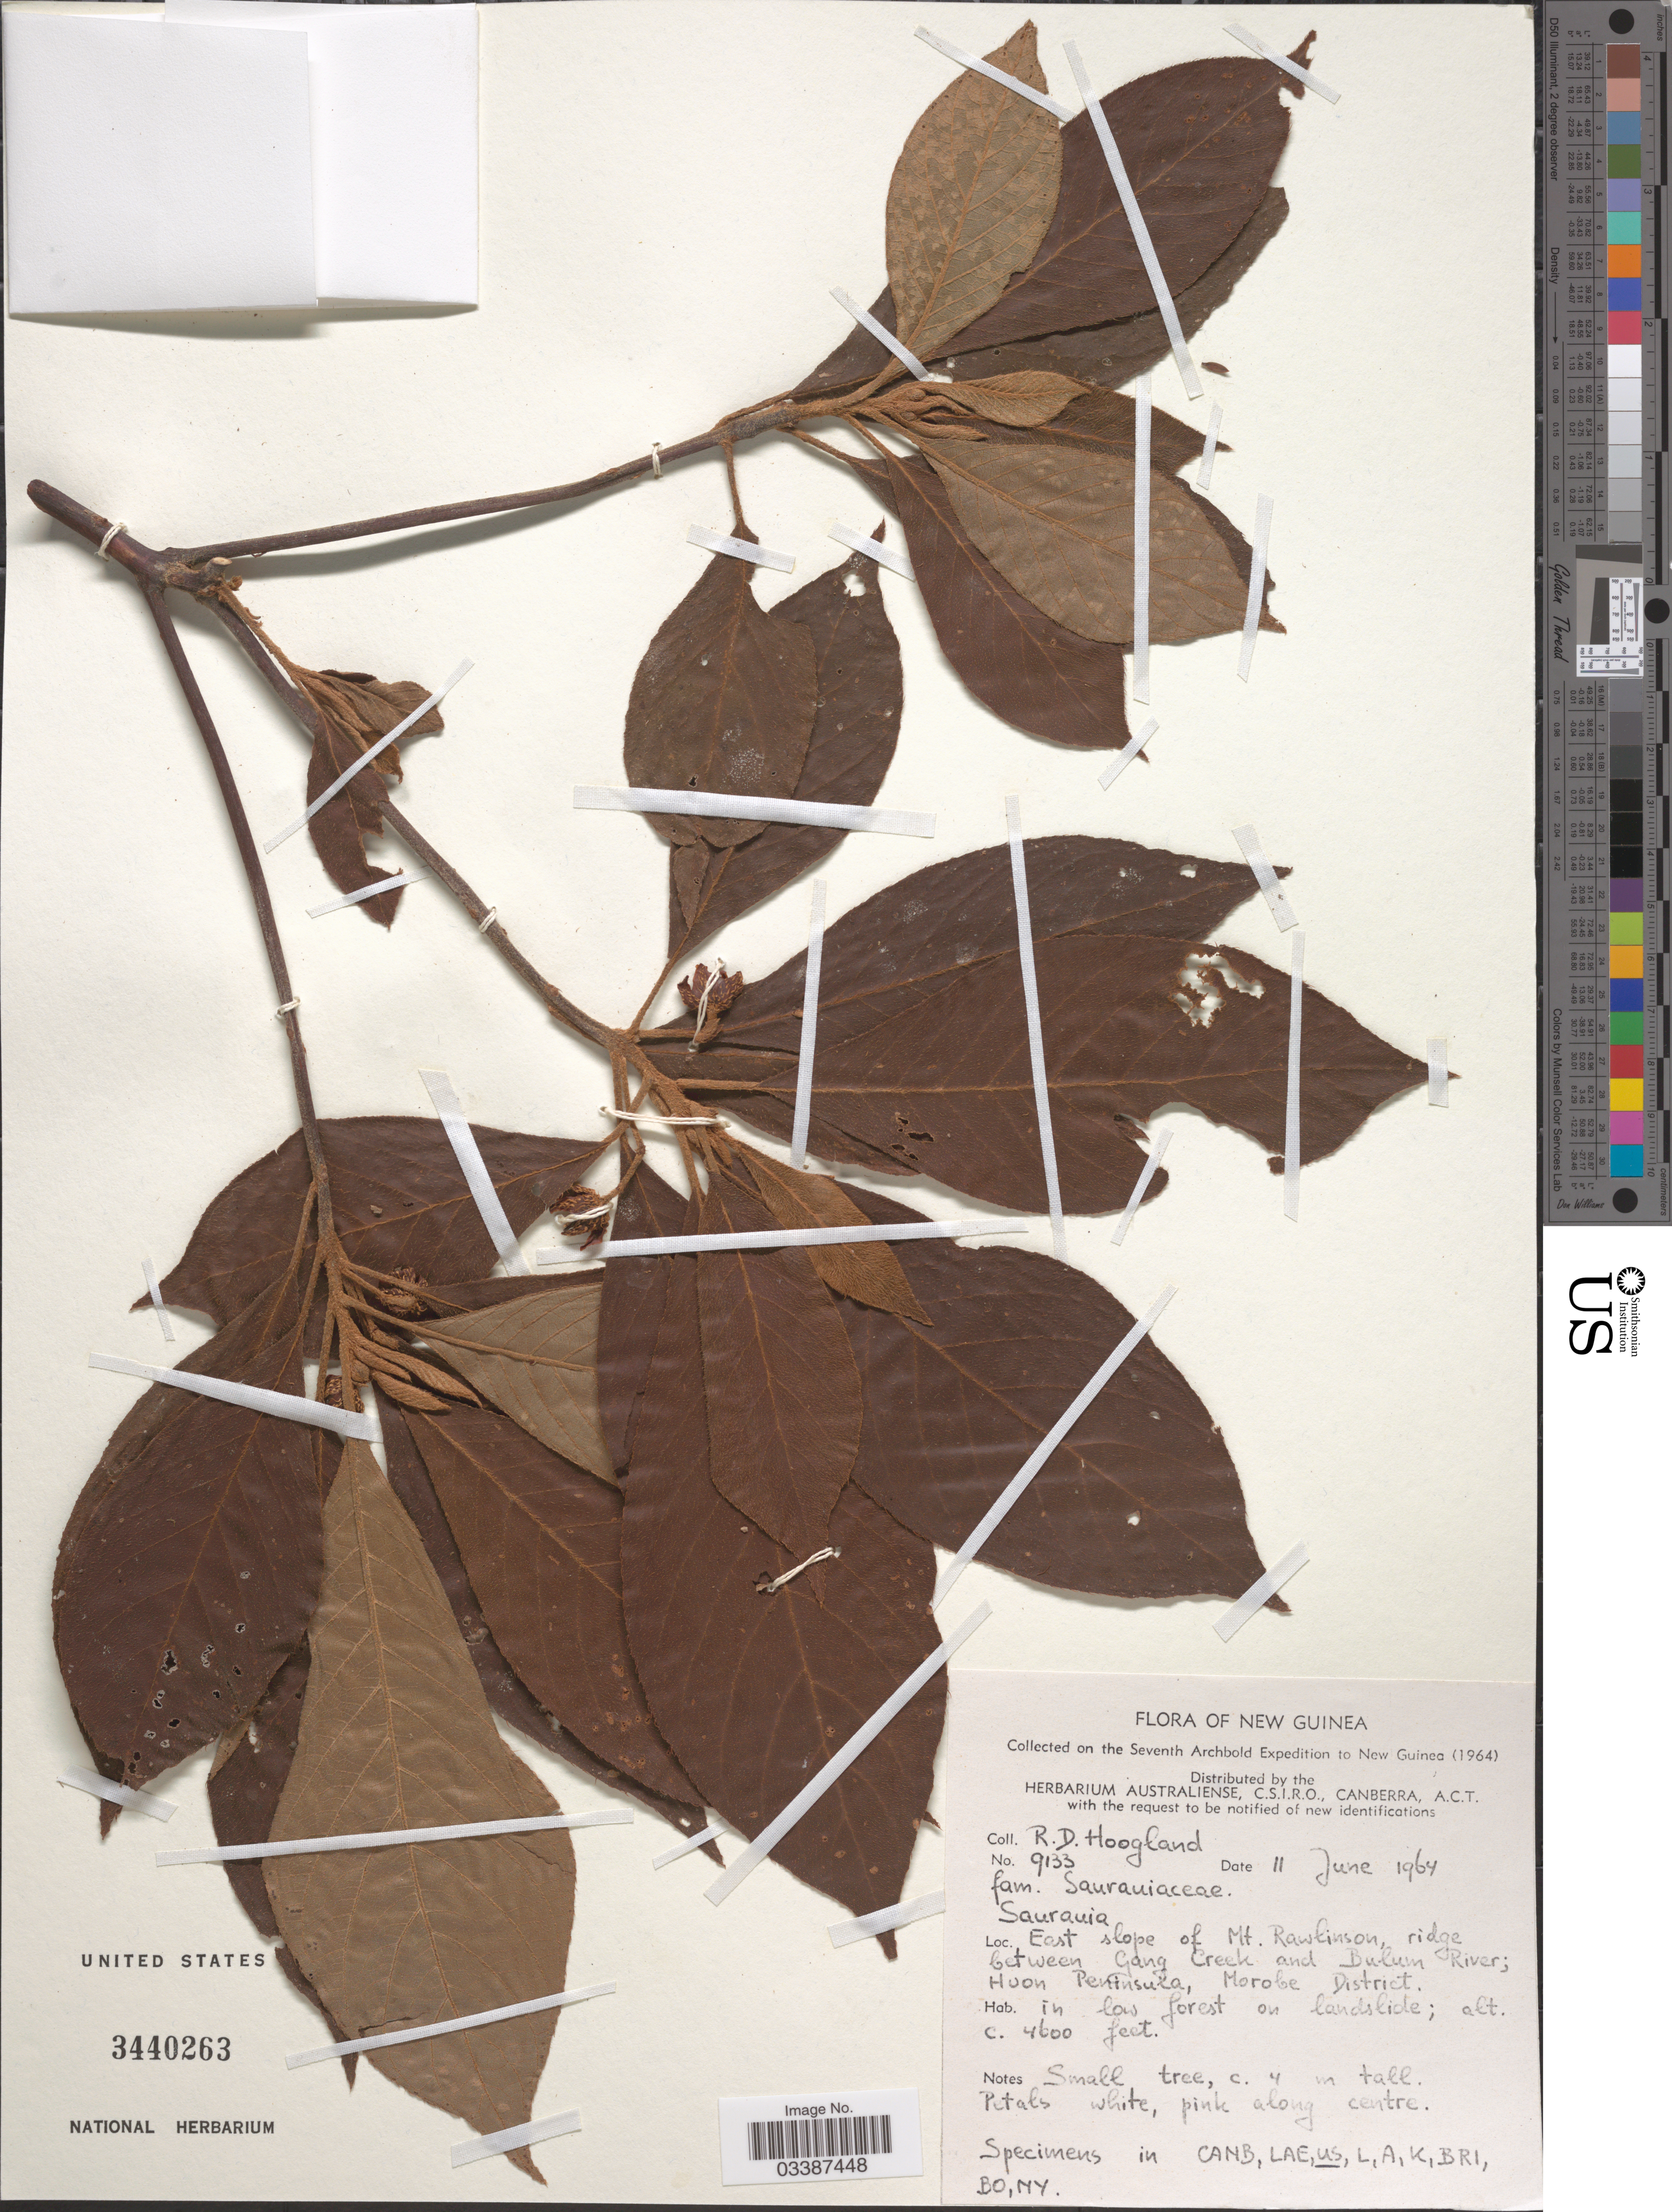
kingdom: Plantae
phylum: Tracheophyta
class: Magnoliopsida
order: Ericales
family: Actinidiaceae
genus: Saurauia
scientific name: Saurauia sp.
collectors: R. D. Hoogland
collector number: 9133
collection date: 1964-06-11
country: Papua New Guinea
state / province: Morobe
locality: New Guinea. East slope of Mt. Rawlinson, ridge between Gang Creek and Bulum River; Huon Peninsula, Morobe District.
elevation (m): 1402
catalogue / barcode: US 3440263